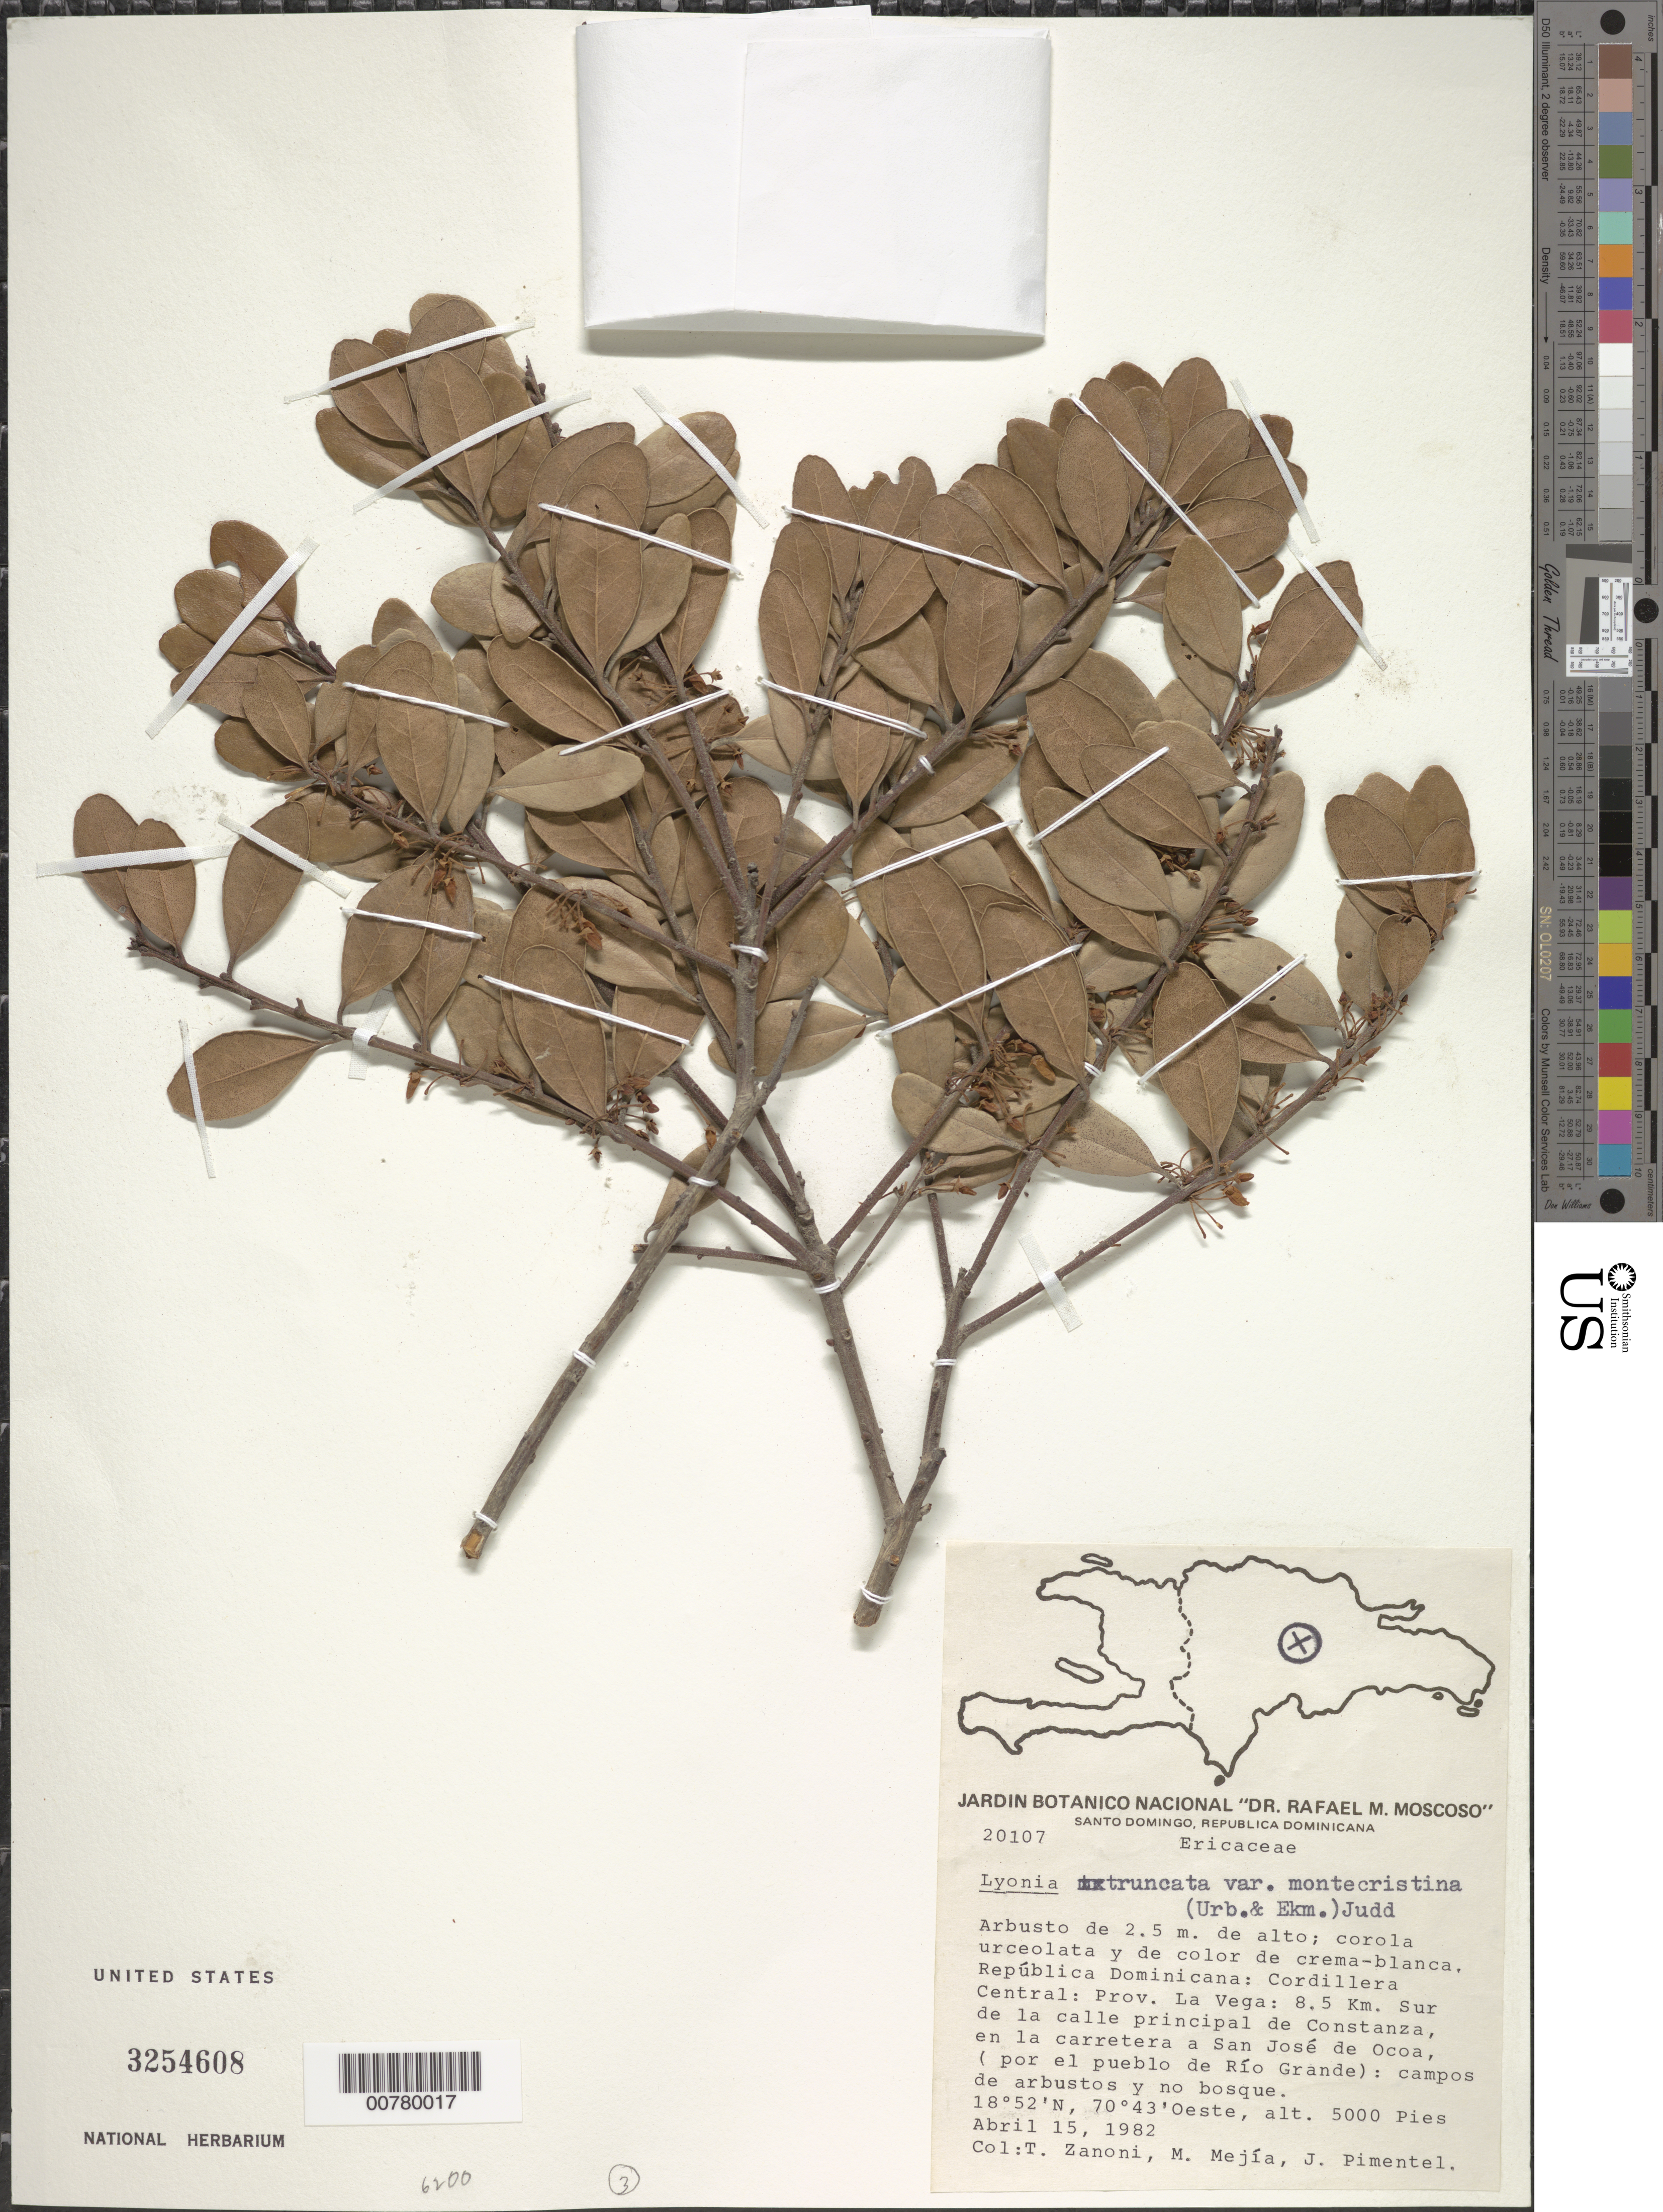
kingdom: Plantae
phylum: Tracheophyta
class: Magnoliopsida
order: Ericales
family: Ericaceae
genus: Lyonia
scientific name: Lyonia truncata var. montecristina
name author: (Urb. & Ekman) Judd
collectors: T. A. Zanoni, M. Mejia & J. Pimentel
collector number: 20107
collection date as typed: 15 Apr 1982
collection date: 1982-04-15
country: Dominican Republic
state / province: La Vega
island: Hispaniola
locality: Cordillera Central, 8.5 km south of principal road of Constanza, in road to San José de Ocoa, (passing Río Grande town).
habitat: Fields with shrubs and without forest.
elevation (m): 1524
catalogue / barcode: US 3254608